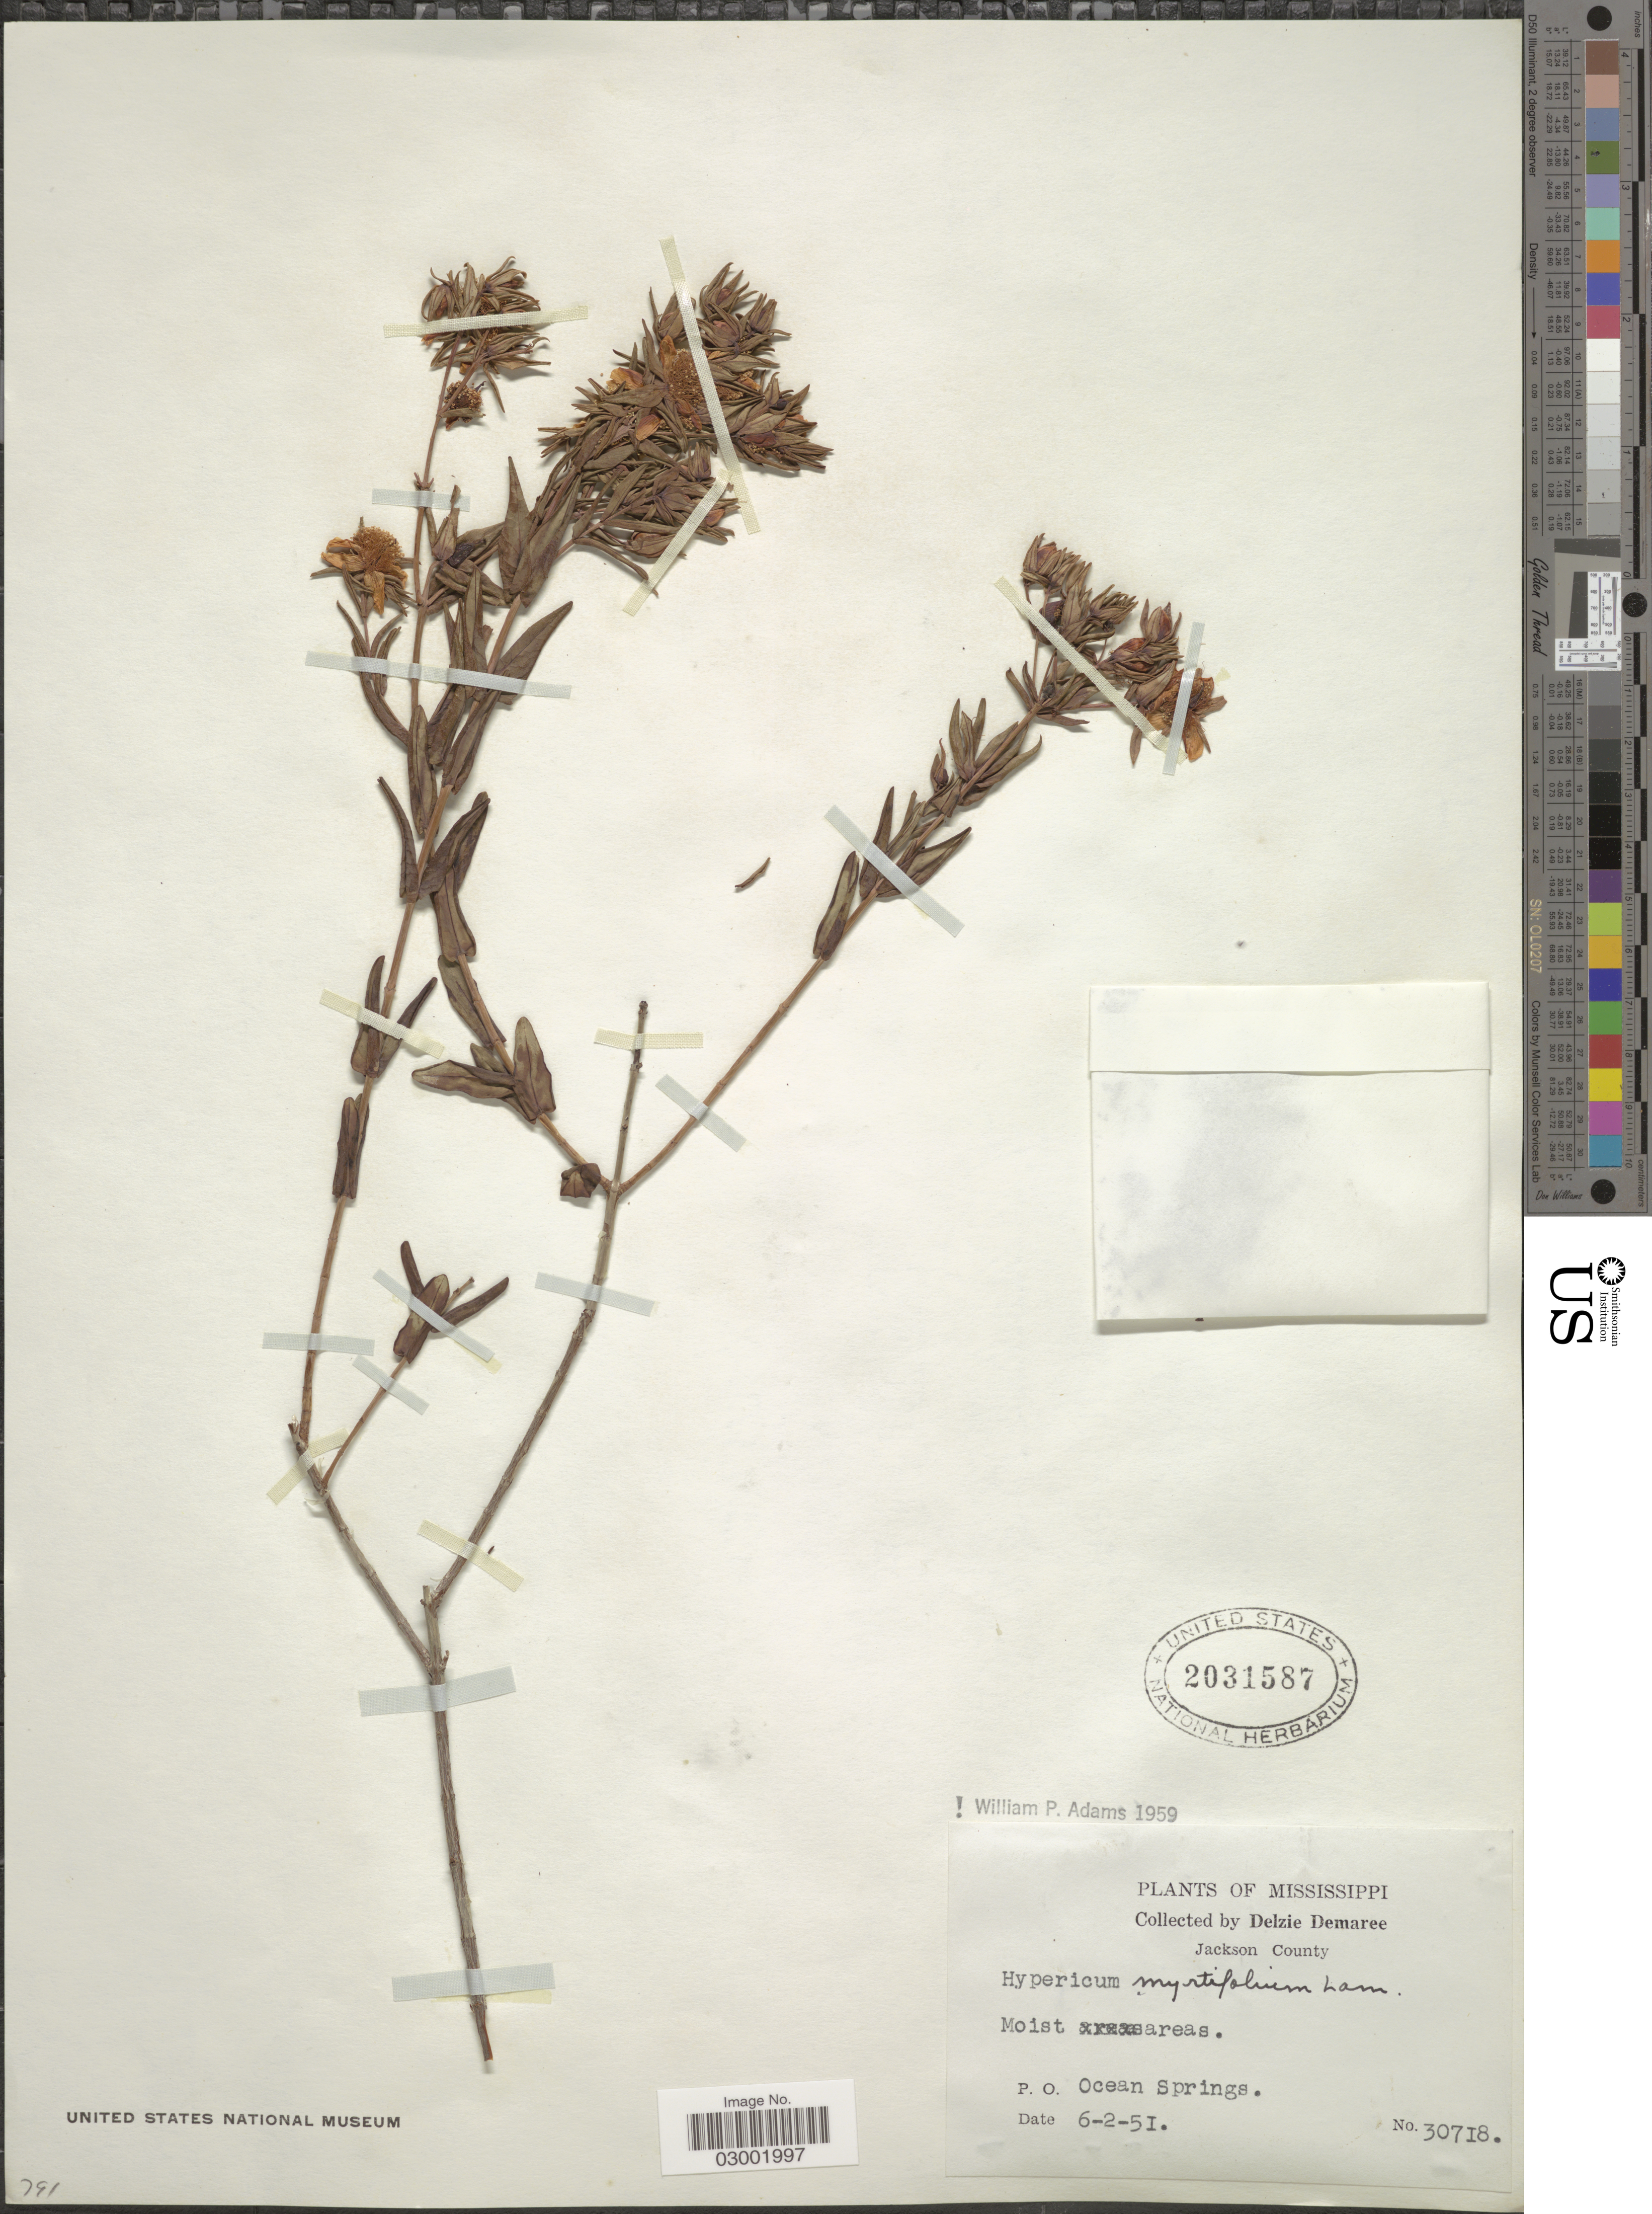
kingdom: Plantae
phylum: Tracheophyta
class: Magnoliopsida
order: Malpighiales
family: Hypericaceae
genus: Hypericum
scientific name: Hypericum myrtifolium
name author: Lam.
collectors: D. Demaree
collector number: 30718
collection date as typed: Transcribed d/m/y: 6/2/51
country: United States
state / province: Mississippi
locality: Jackson County, Ocean Springs.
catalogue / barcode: US 2031587